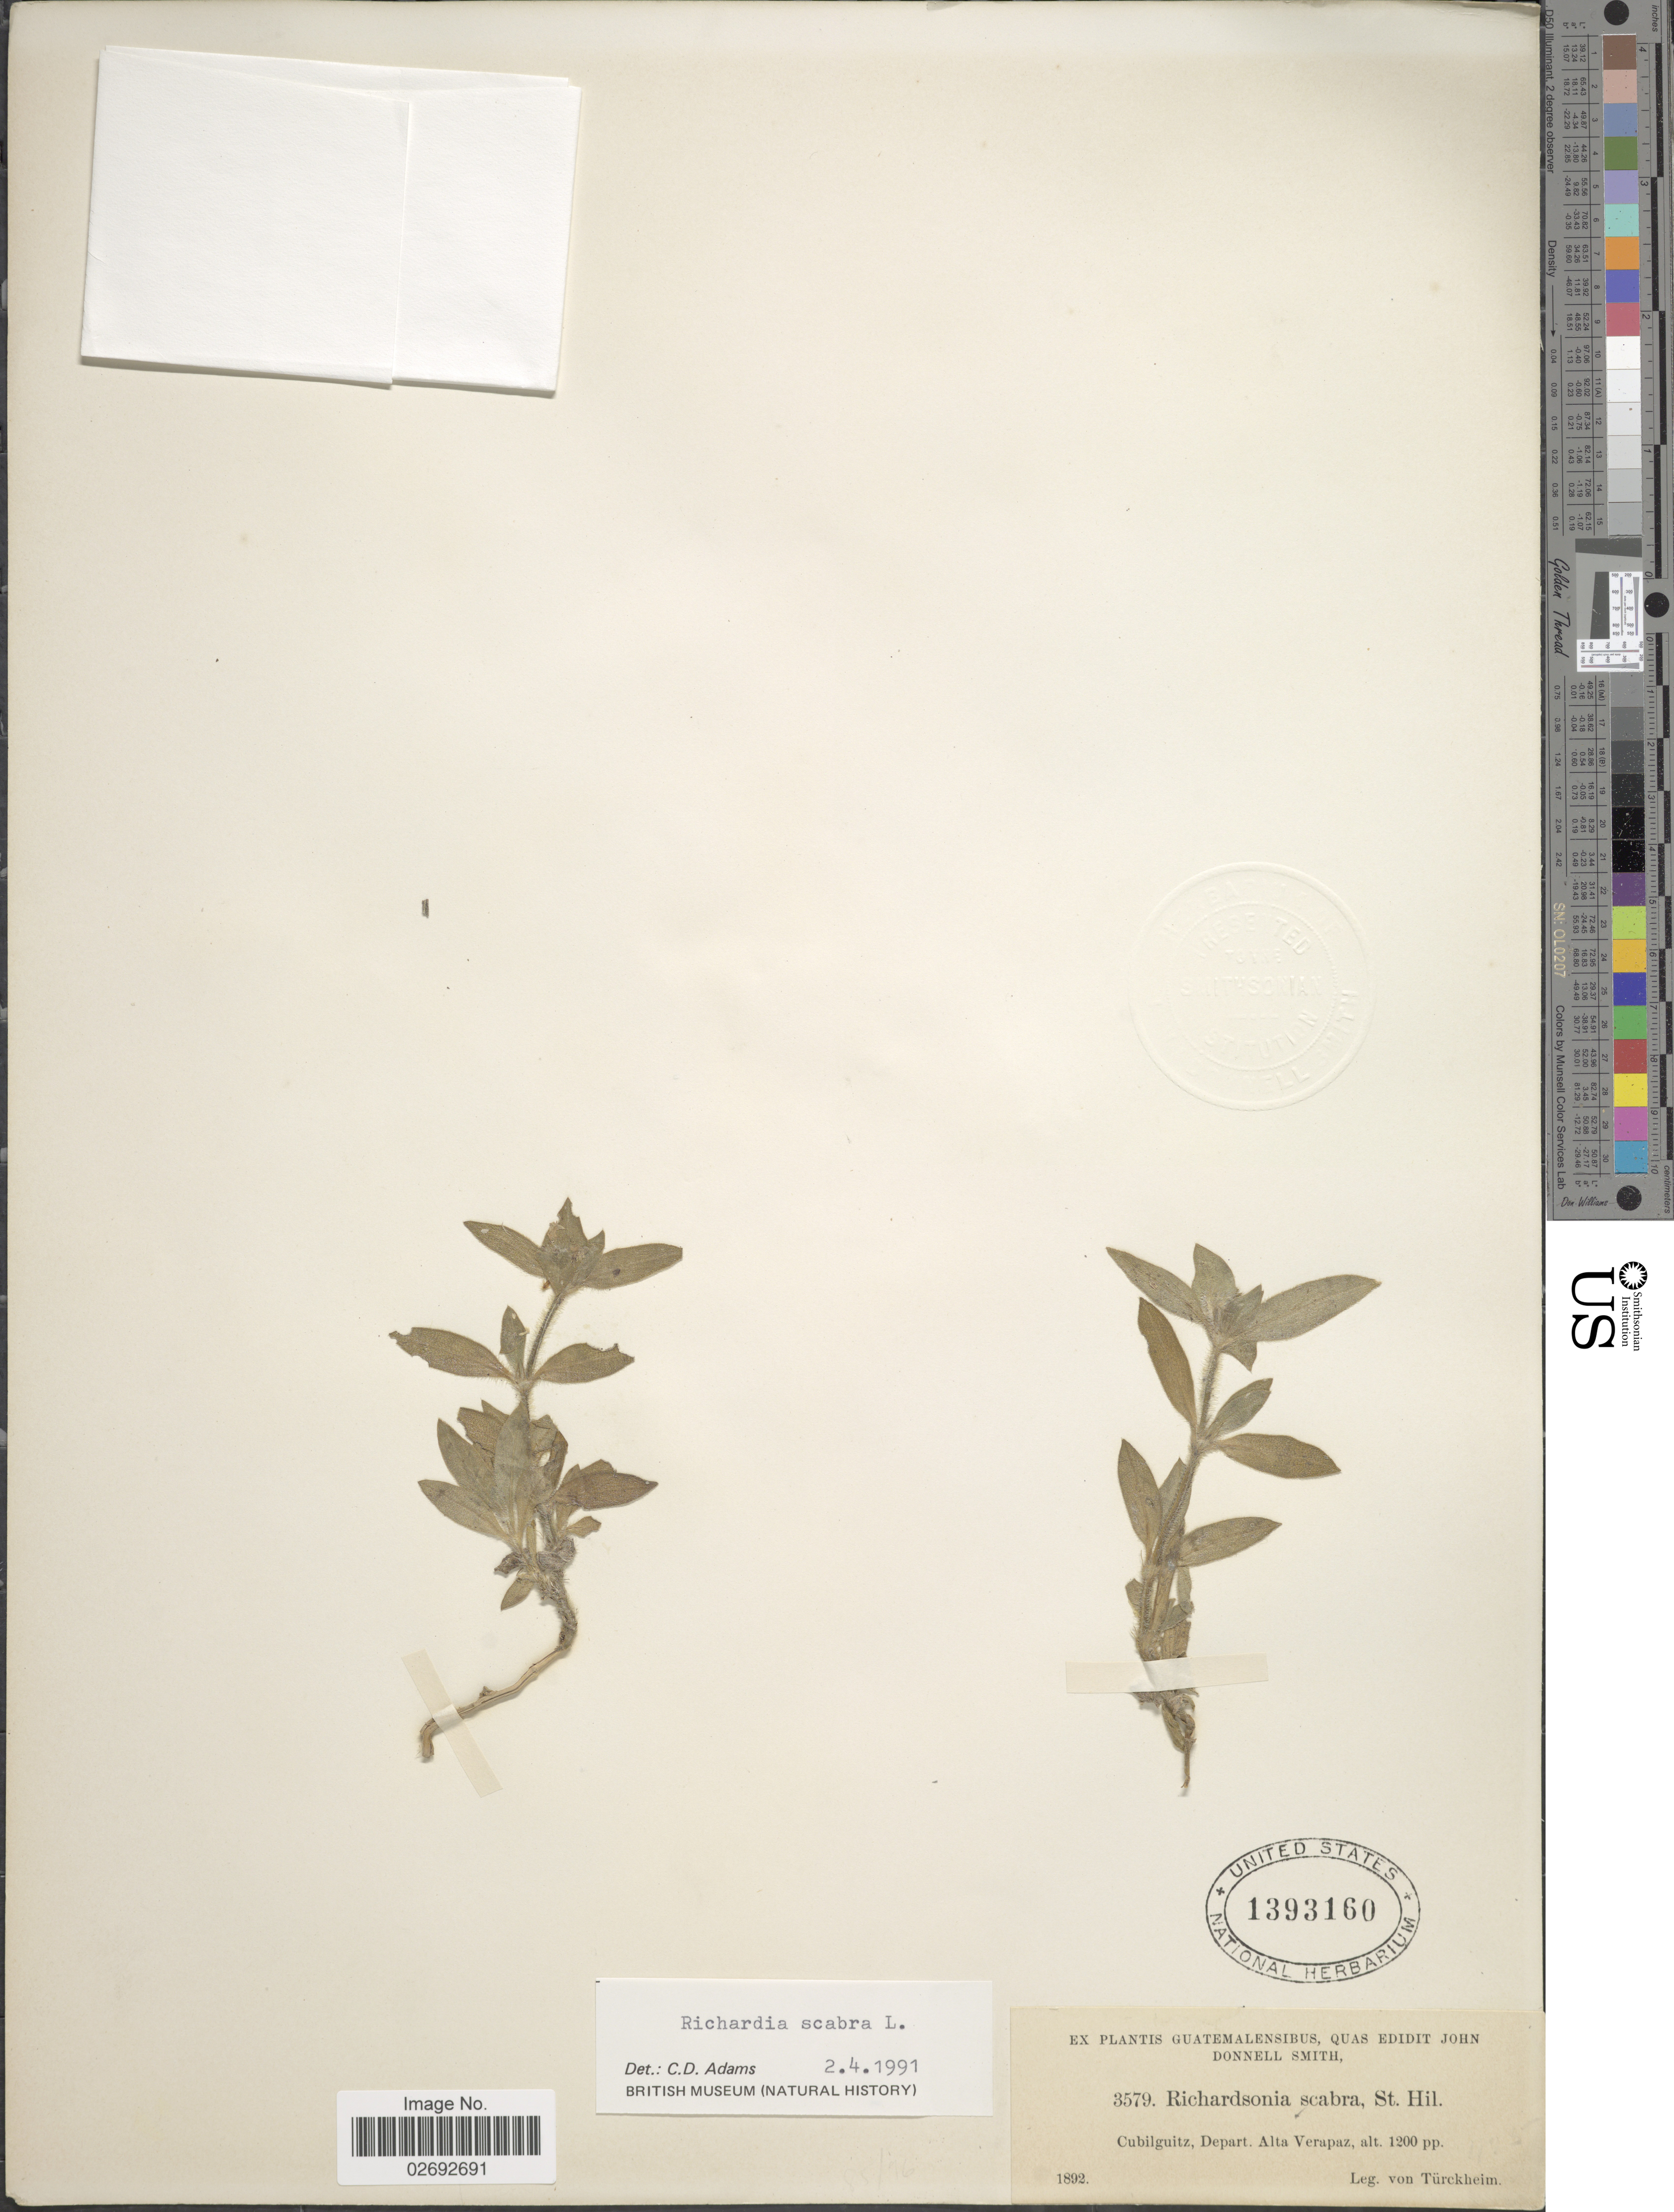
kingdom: Plantae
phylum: Tracheophyta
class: Magnoliopsida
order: Gentianales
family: Rubiaceae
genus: Richardia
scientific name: Richardia scabra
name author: L.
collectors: H. von Türckheim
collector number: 3579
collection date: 1892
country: Guatemala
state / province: Alta Verapaz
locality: Cubilguitz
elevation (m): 366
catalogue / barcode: US 1393160